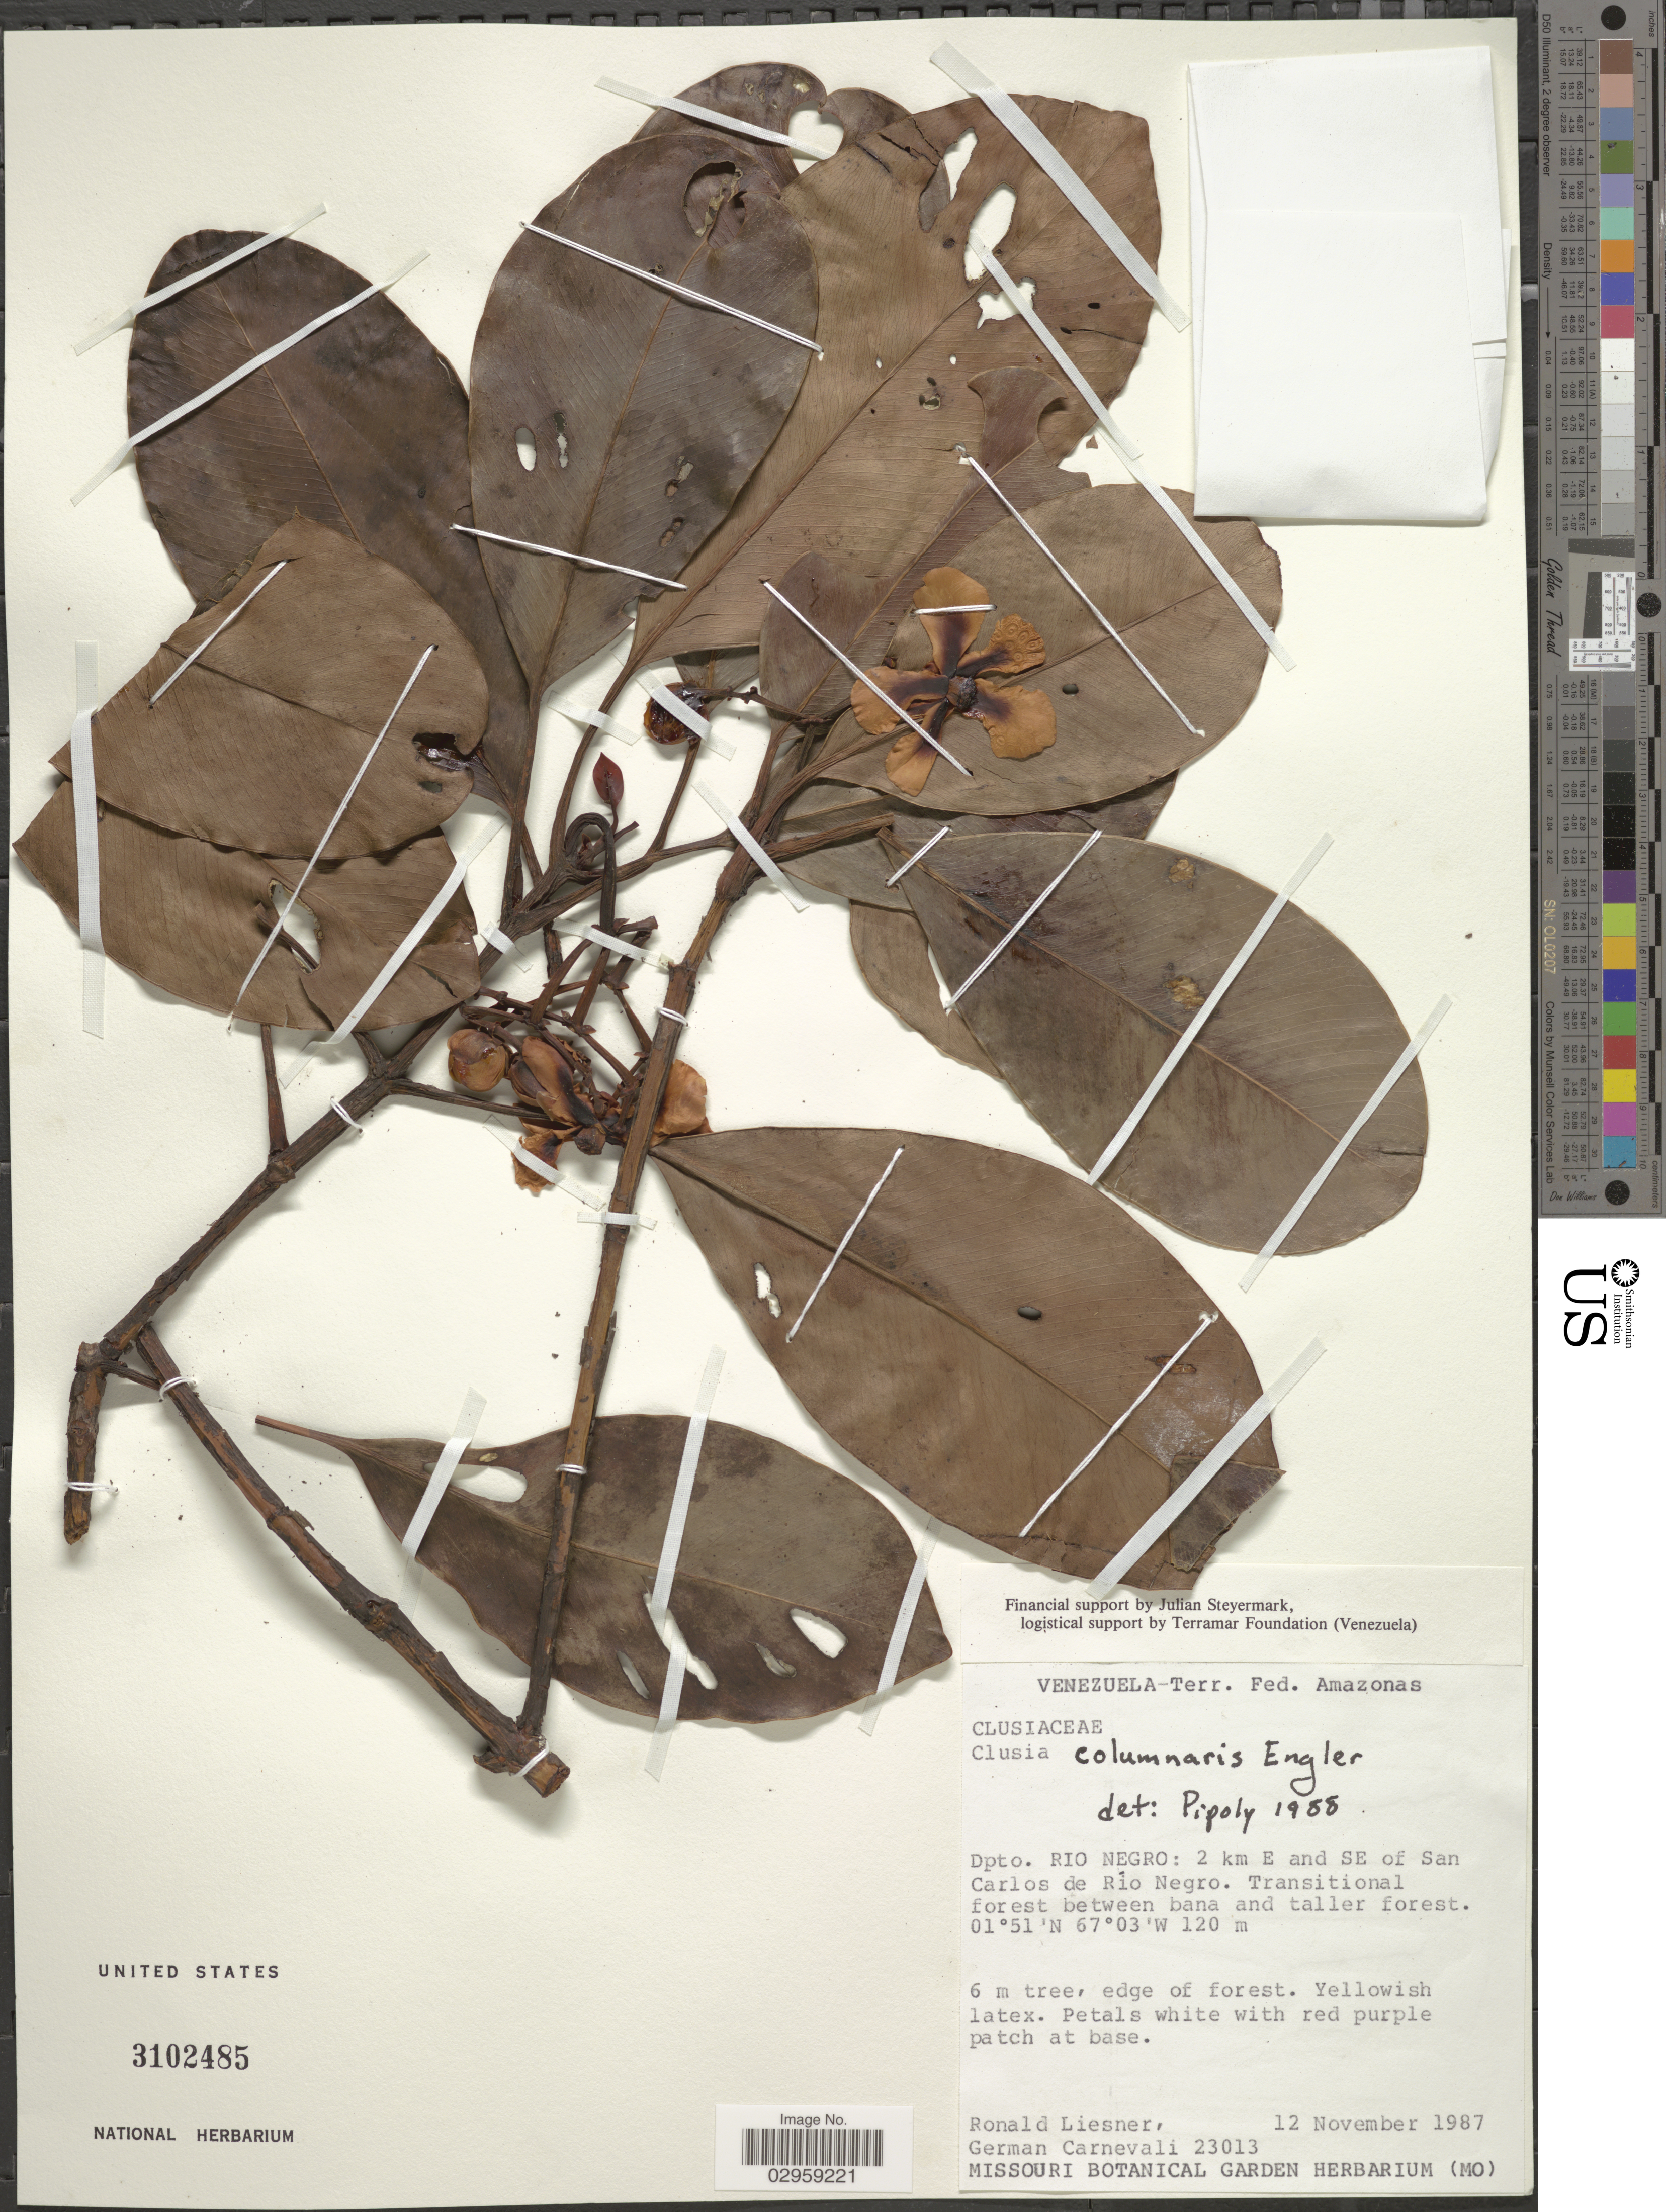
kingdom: Plantae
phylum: Tracheophyta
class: Magnoliopsida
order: Malpighiales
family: Clusiaceae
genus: Clusia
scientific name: Clusia columnaris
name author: Engl.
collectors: R. L. Liesner & G. Carnevali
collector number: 23013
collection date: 1987-11-12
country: Venezuela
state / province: Amazonas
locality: Terr. Fed. Amazonas. Dpto. Rio Negro: 2 km E and SE of San Carlos de Rio Negro. Transistional forest between ban and taller forest.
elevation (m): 120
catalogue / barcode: US 3102485